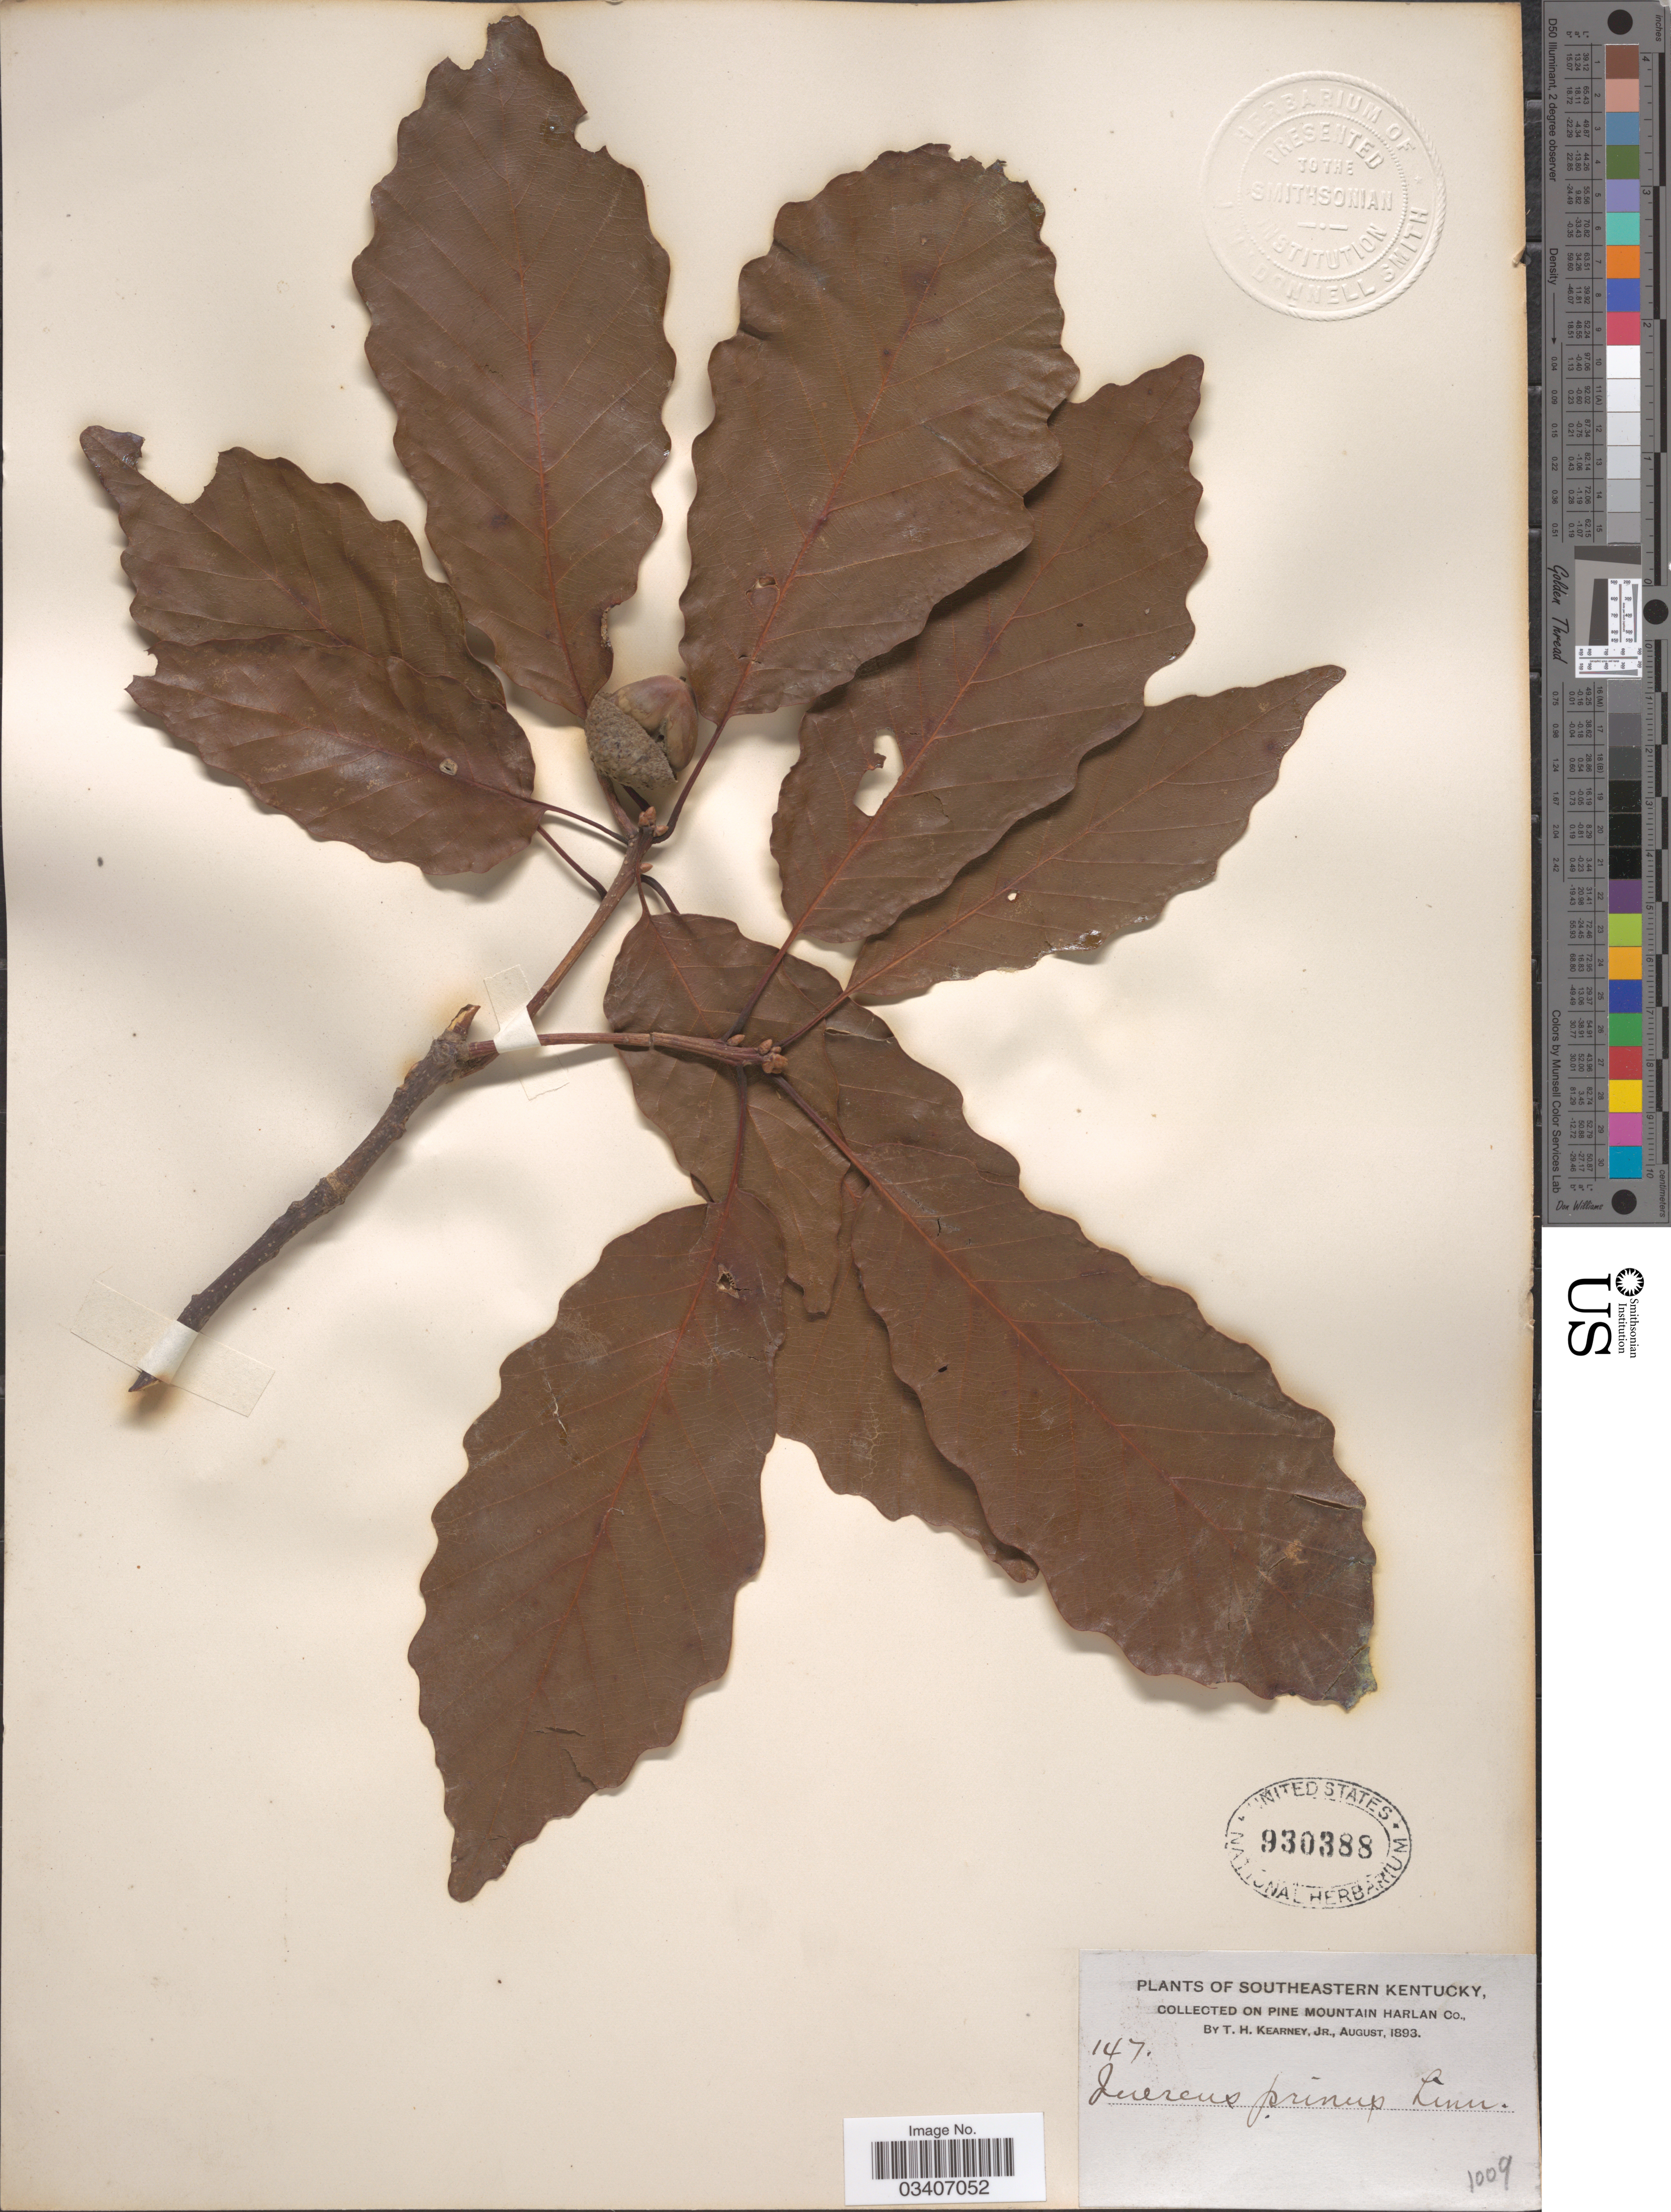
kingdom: Plantae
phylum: Tracheophyta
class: Magnoliopsida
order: Fagales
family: Fagaceae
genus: Quercus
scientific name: Quercus montana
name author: Willd.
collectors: T. H. Kearney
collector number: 147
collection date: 1893-08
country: United States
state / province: Kentucky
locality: Southeastern Kentucky. On Pine Mountain Harlan Co.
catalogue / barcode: US 930388